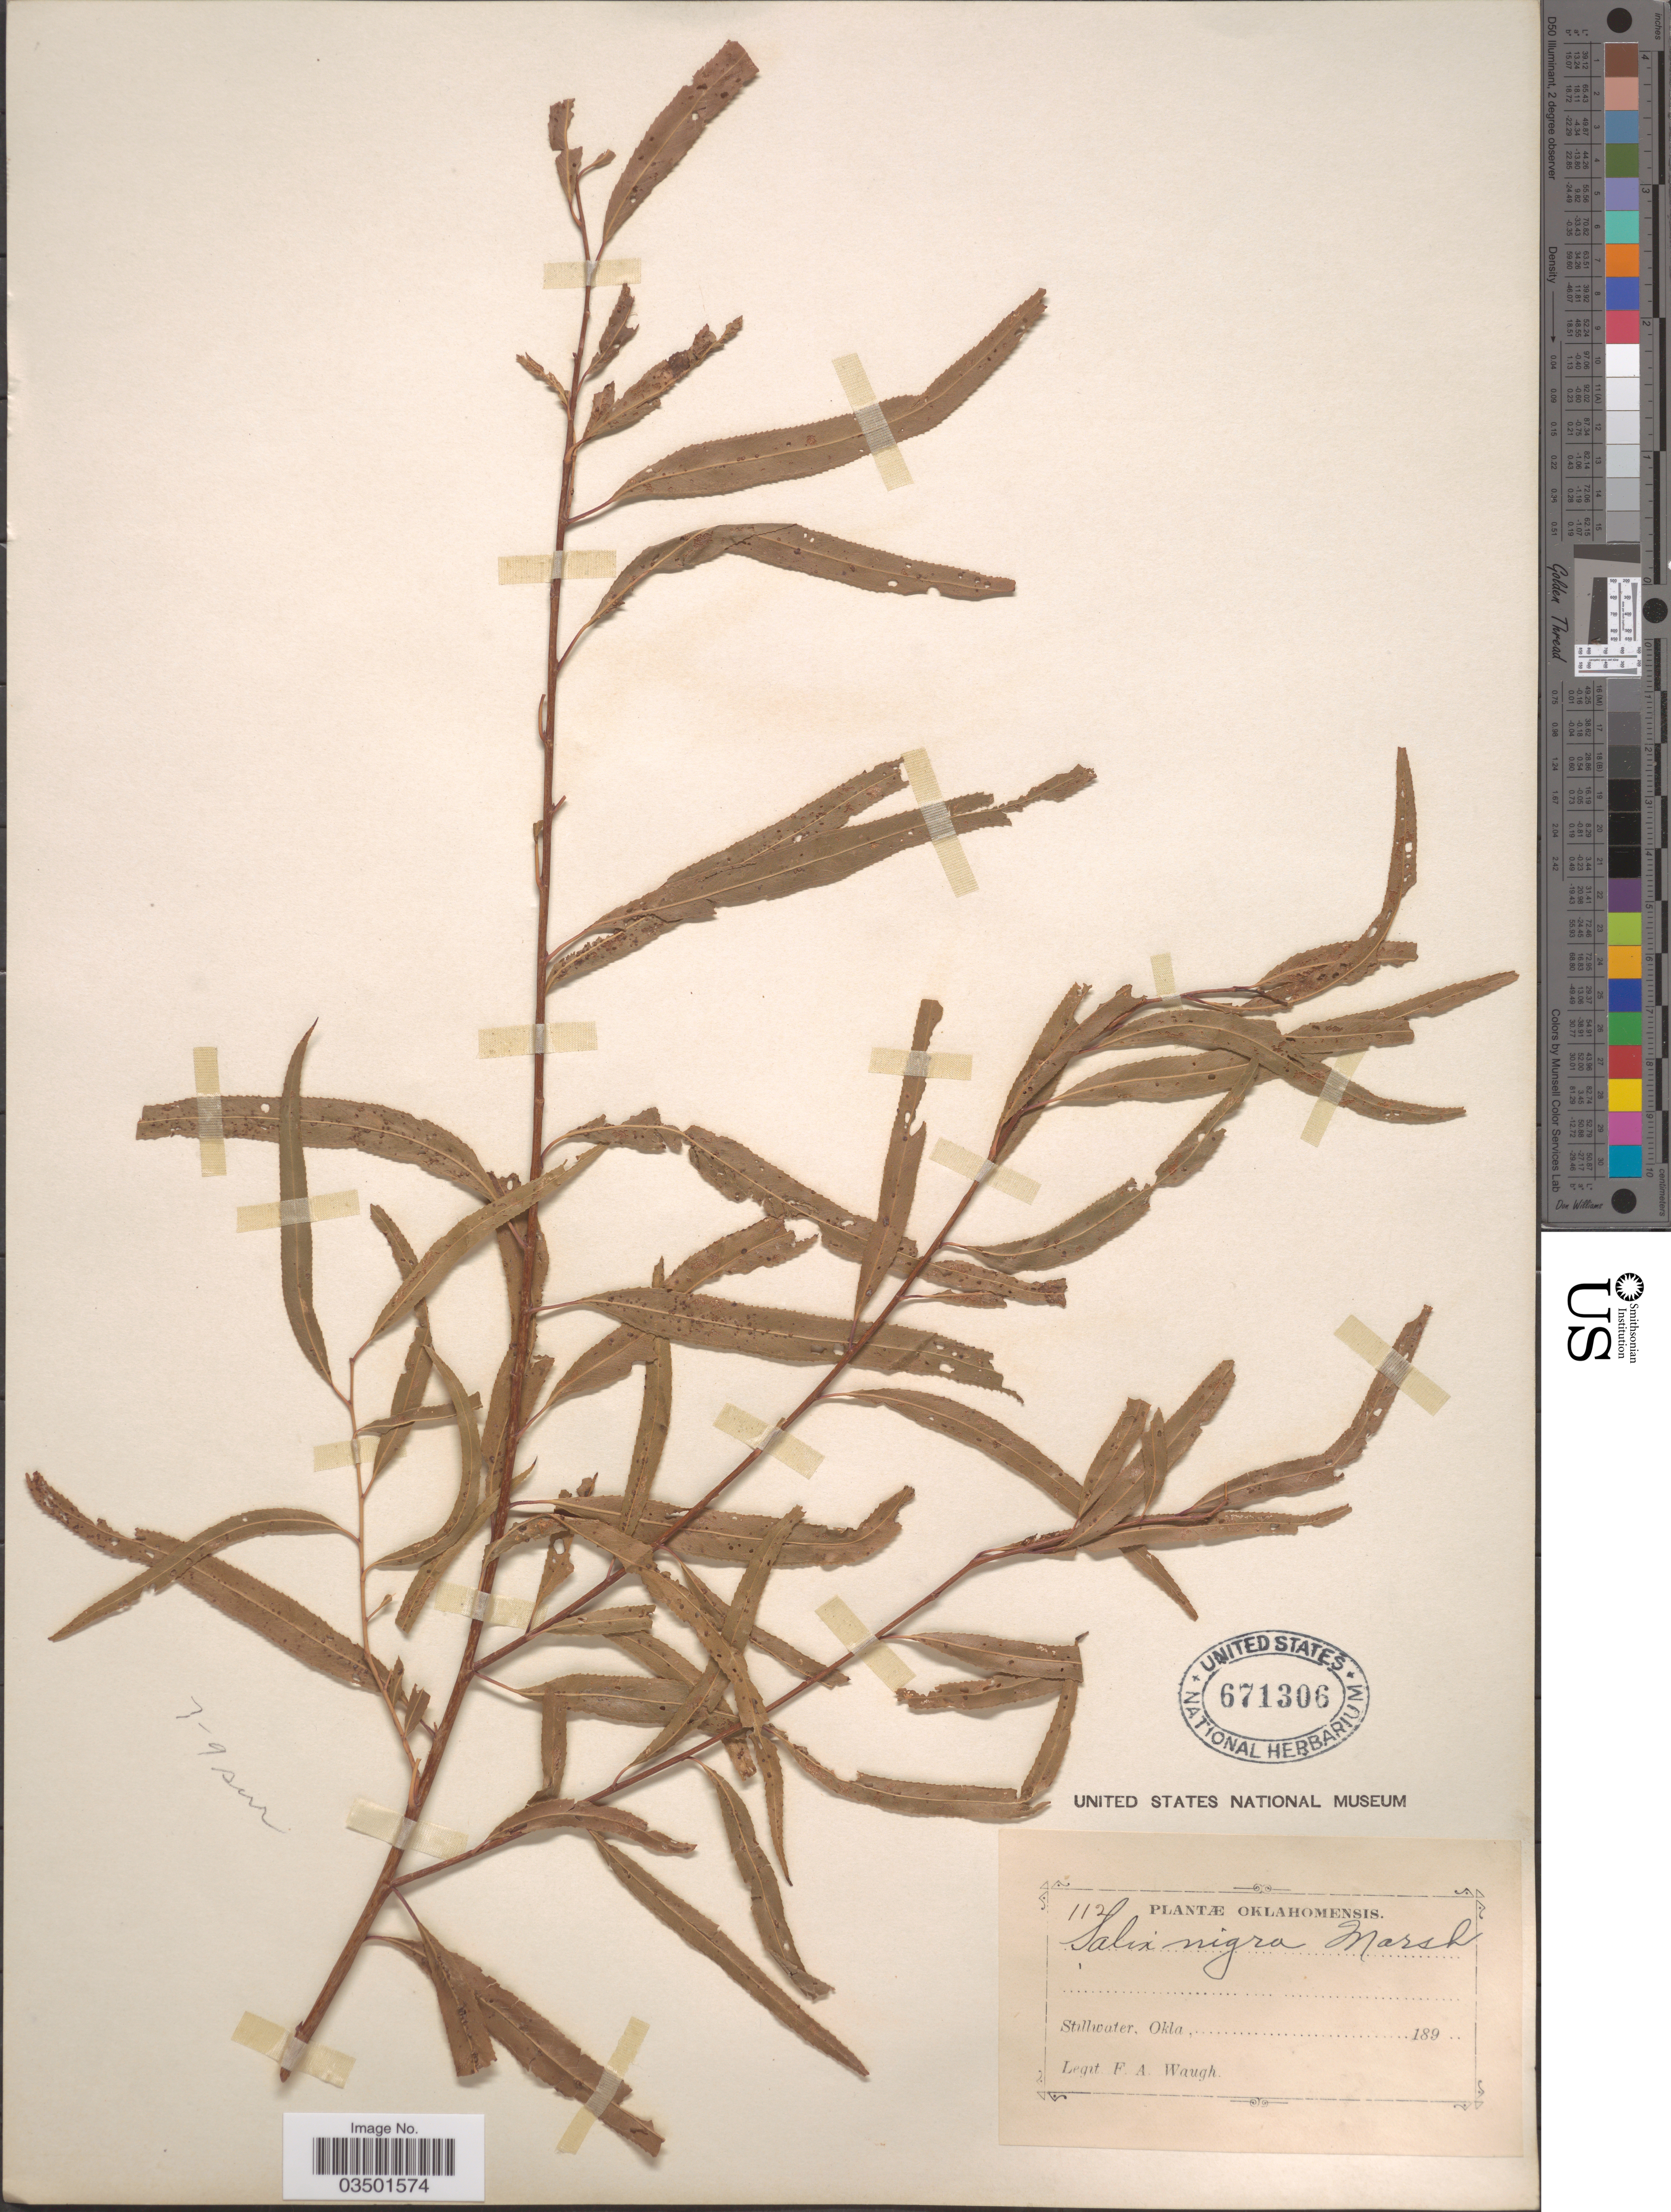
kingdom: Plantae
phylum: Tracheophyta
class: Magnoliopsida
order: Malpighiales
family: Salicaceae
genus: Salix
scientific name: Salix nigra var. lindheimeri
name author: C.K. Schneid.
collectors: F. Waugh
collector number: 112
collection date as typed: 189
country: United States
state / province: Oklahoma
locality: Stillwater.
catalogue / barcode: US 671306